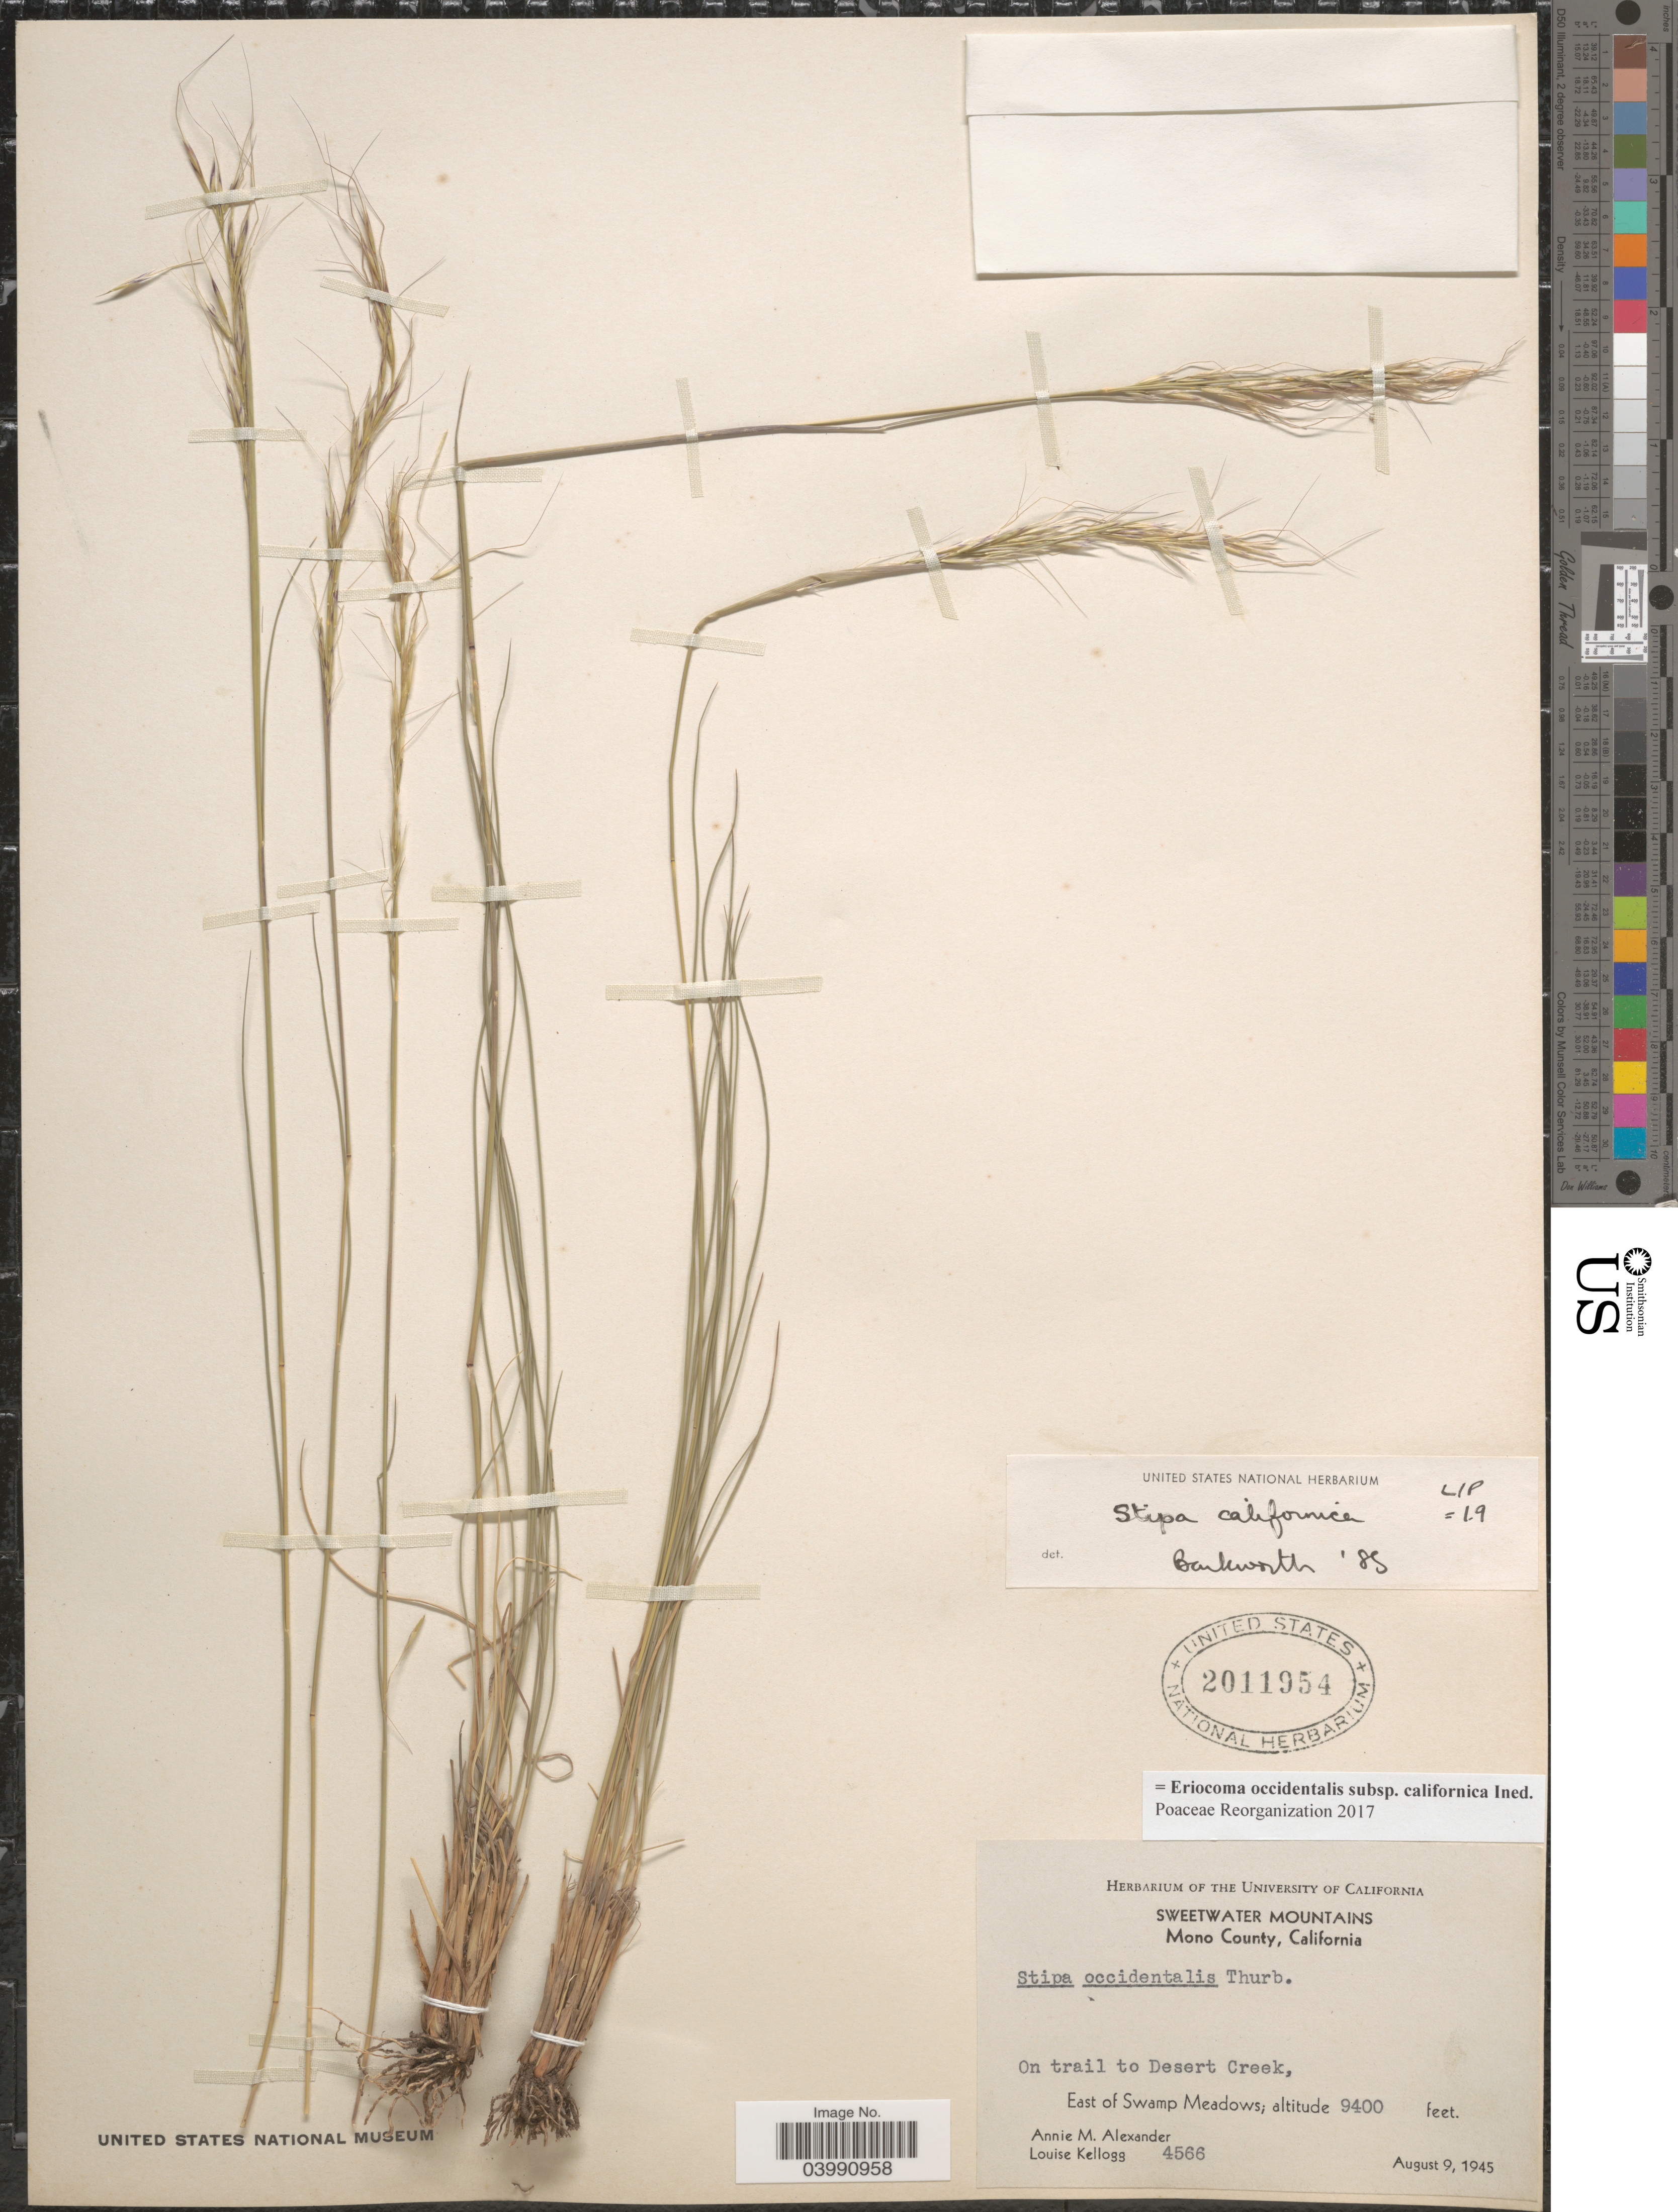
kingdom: Plantae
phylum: Tracheophyta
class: Liliopsida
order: Poales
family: Poaceae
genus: Eriocoma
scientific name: Eriocoma occidentalis subsp. californica ined.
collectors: A. M. Alexander & L. Kellogg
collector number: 4566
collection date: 1945-08-09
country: United States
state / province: California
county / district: Mono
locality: Sweetwater Mountains. Mono County. On trail to Desert Creek, East of Swamp Meadows.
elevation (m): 2865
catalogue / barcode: US 2011954